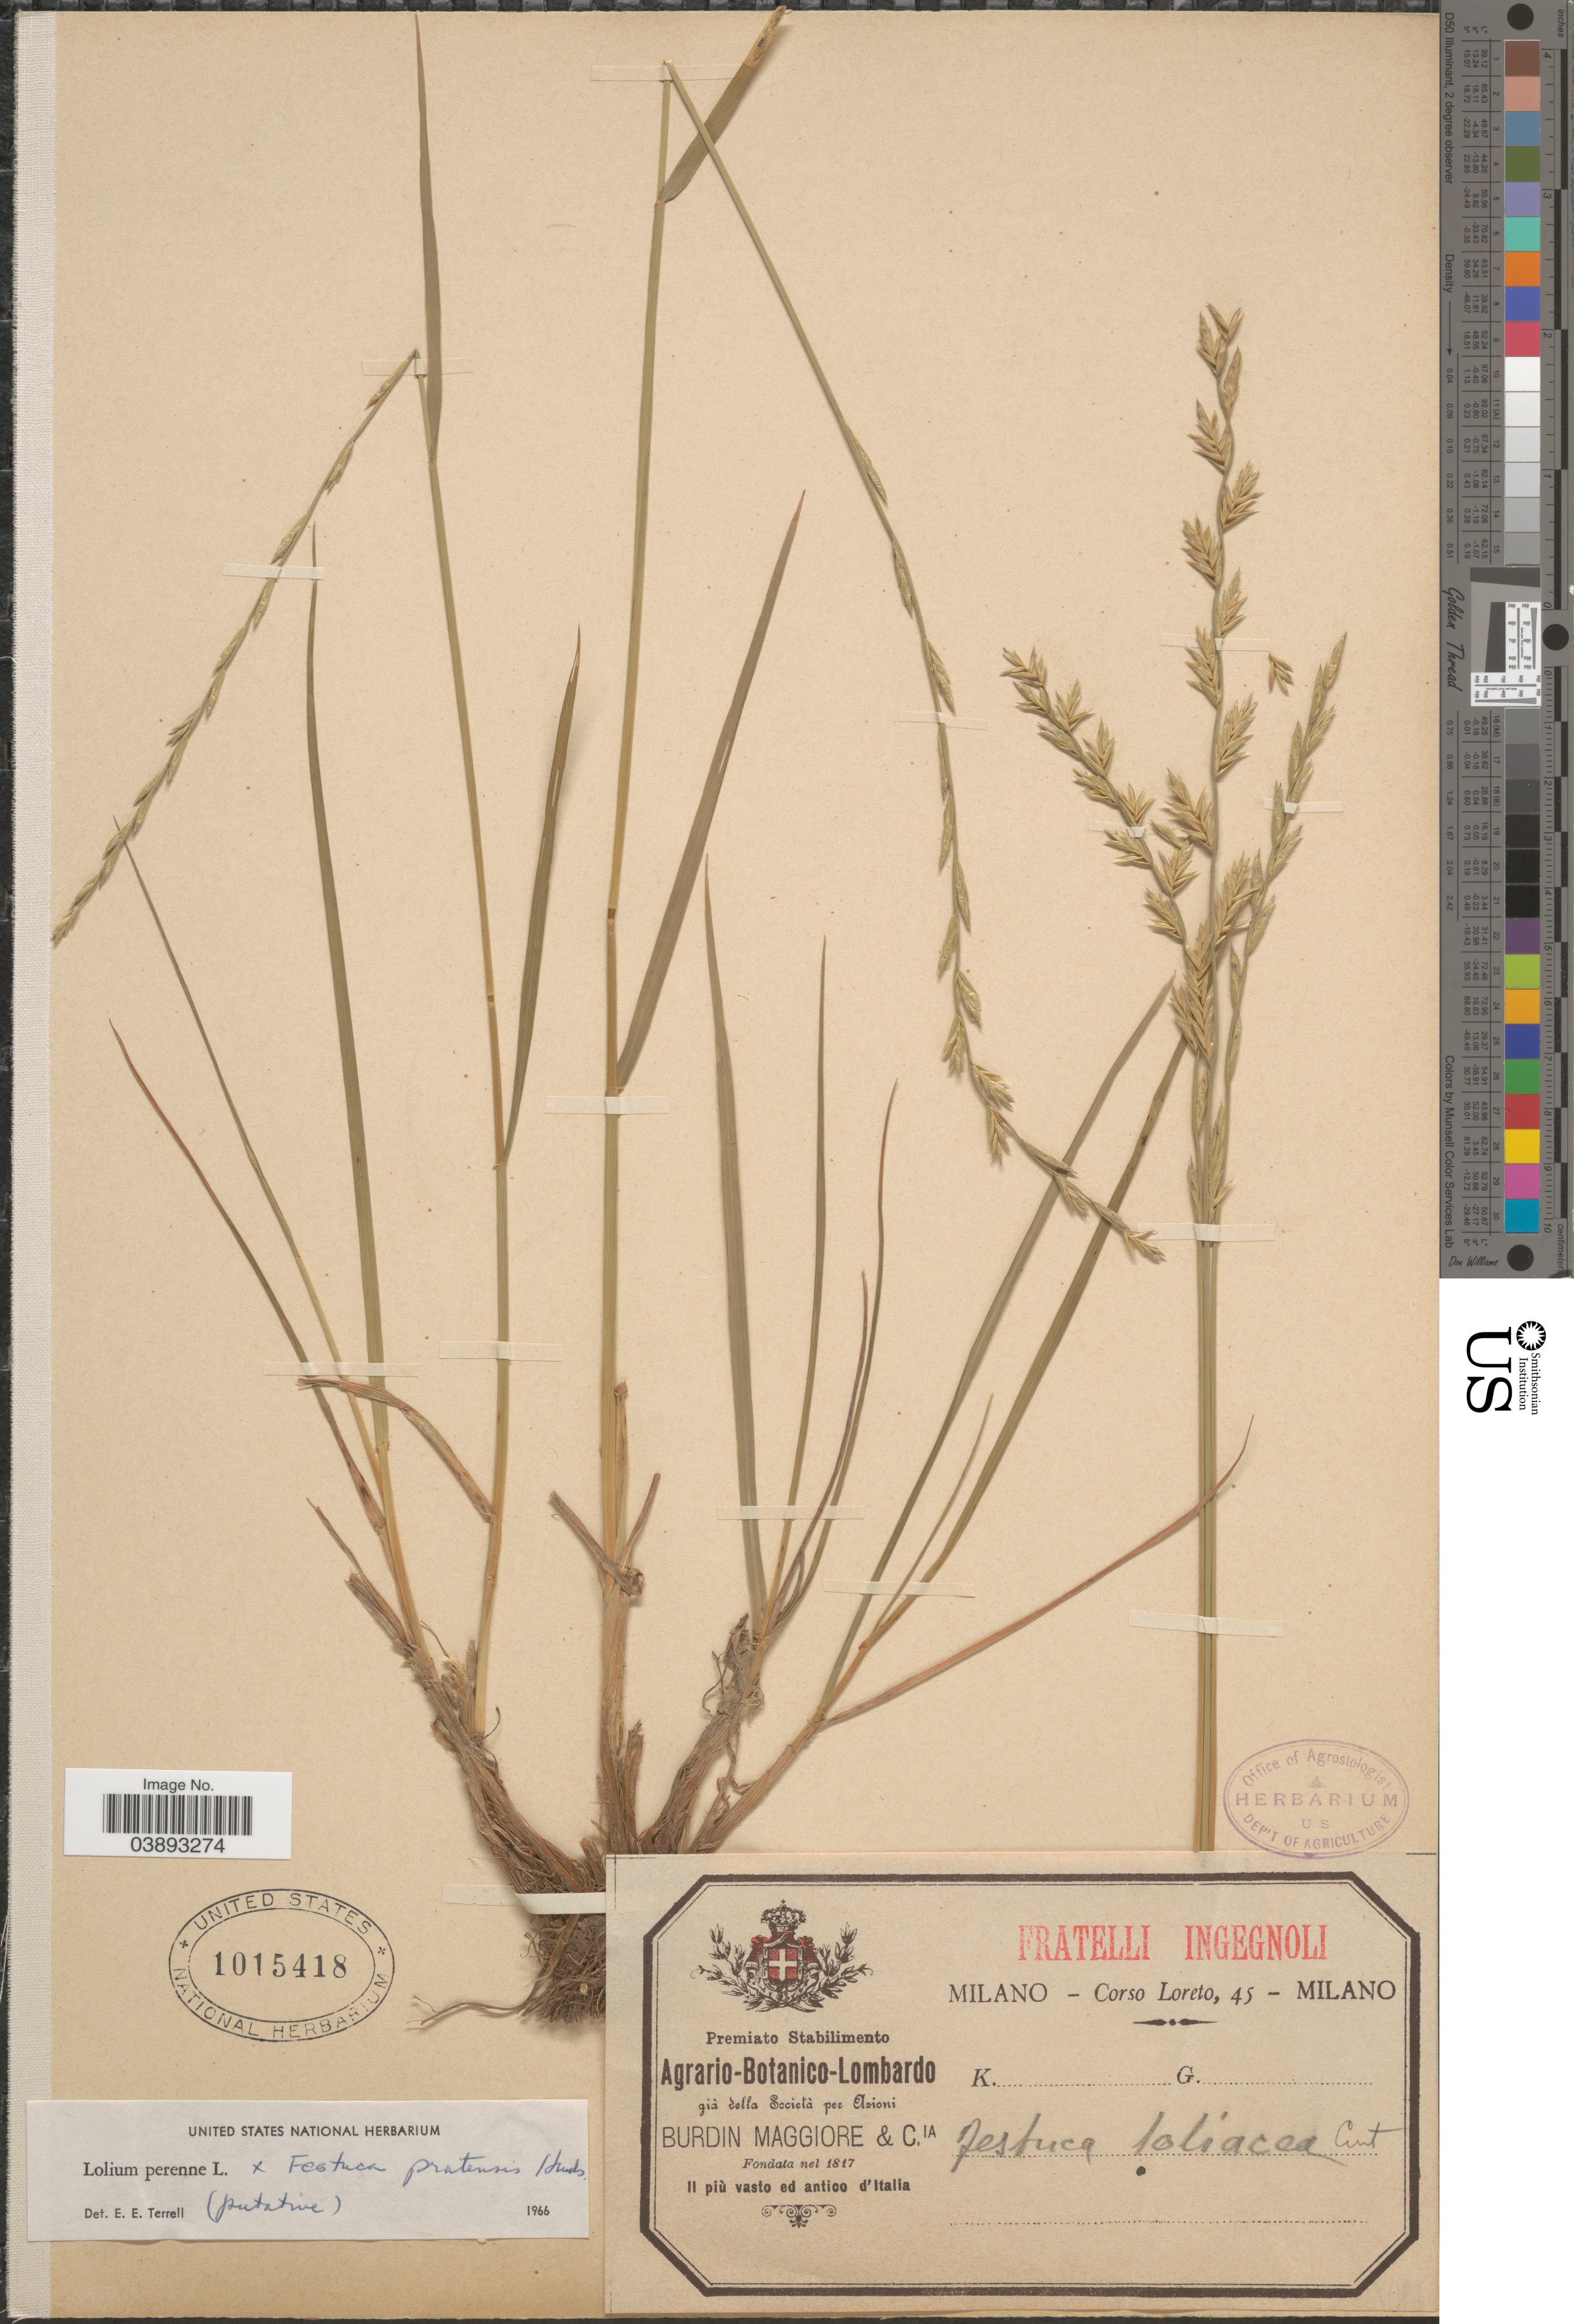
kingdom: Plantae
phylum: Tracheophyta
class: Liliopsida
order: Poales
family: Poaceae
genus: Lolium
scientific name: Lolium perenne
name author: L.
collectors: Loreto, C.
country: Italy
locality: Milano.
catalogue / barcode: US 1015418